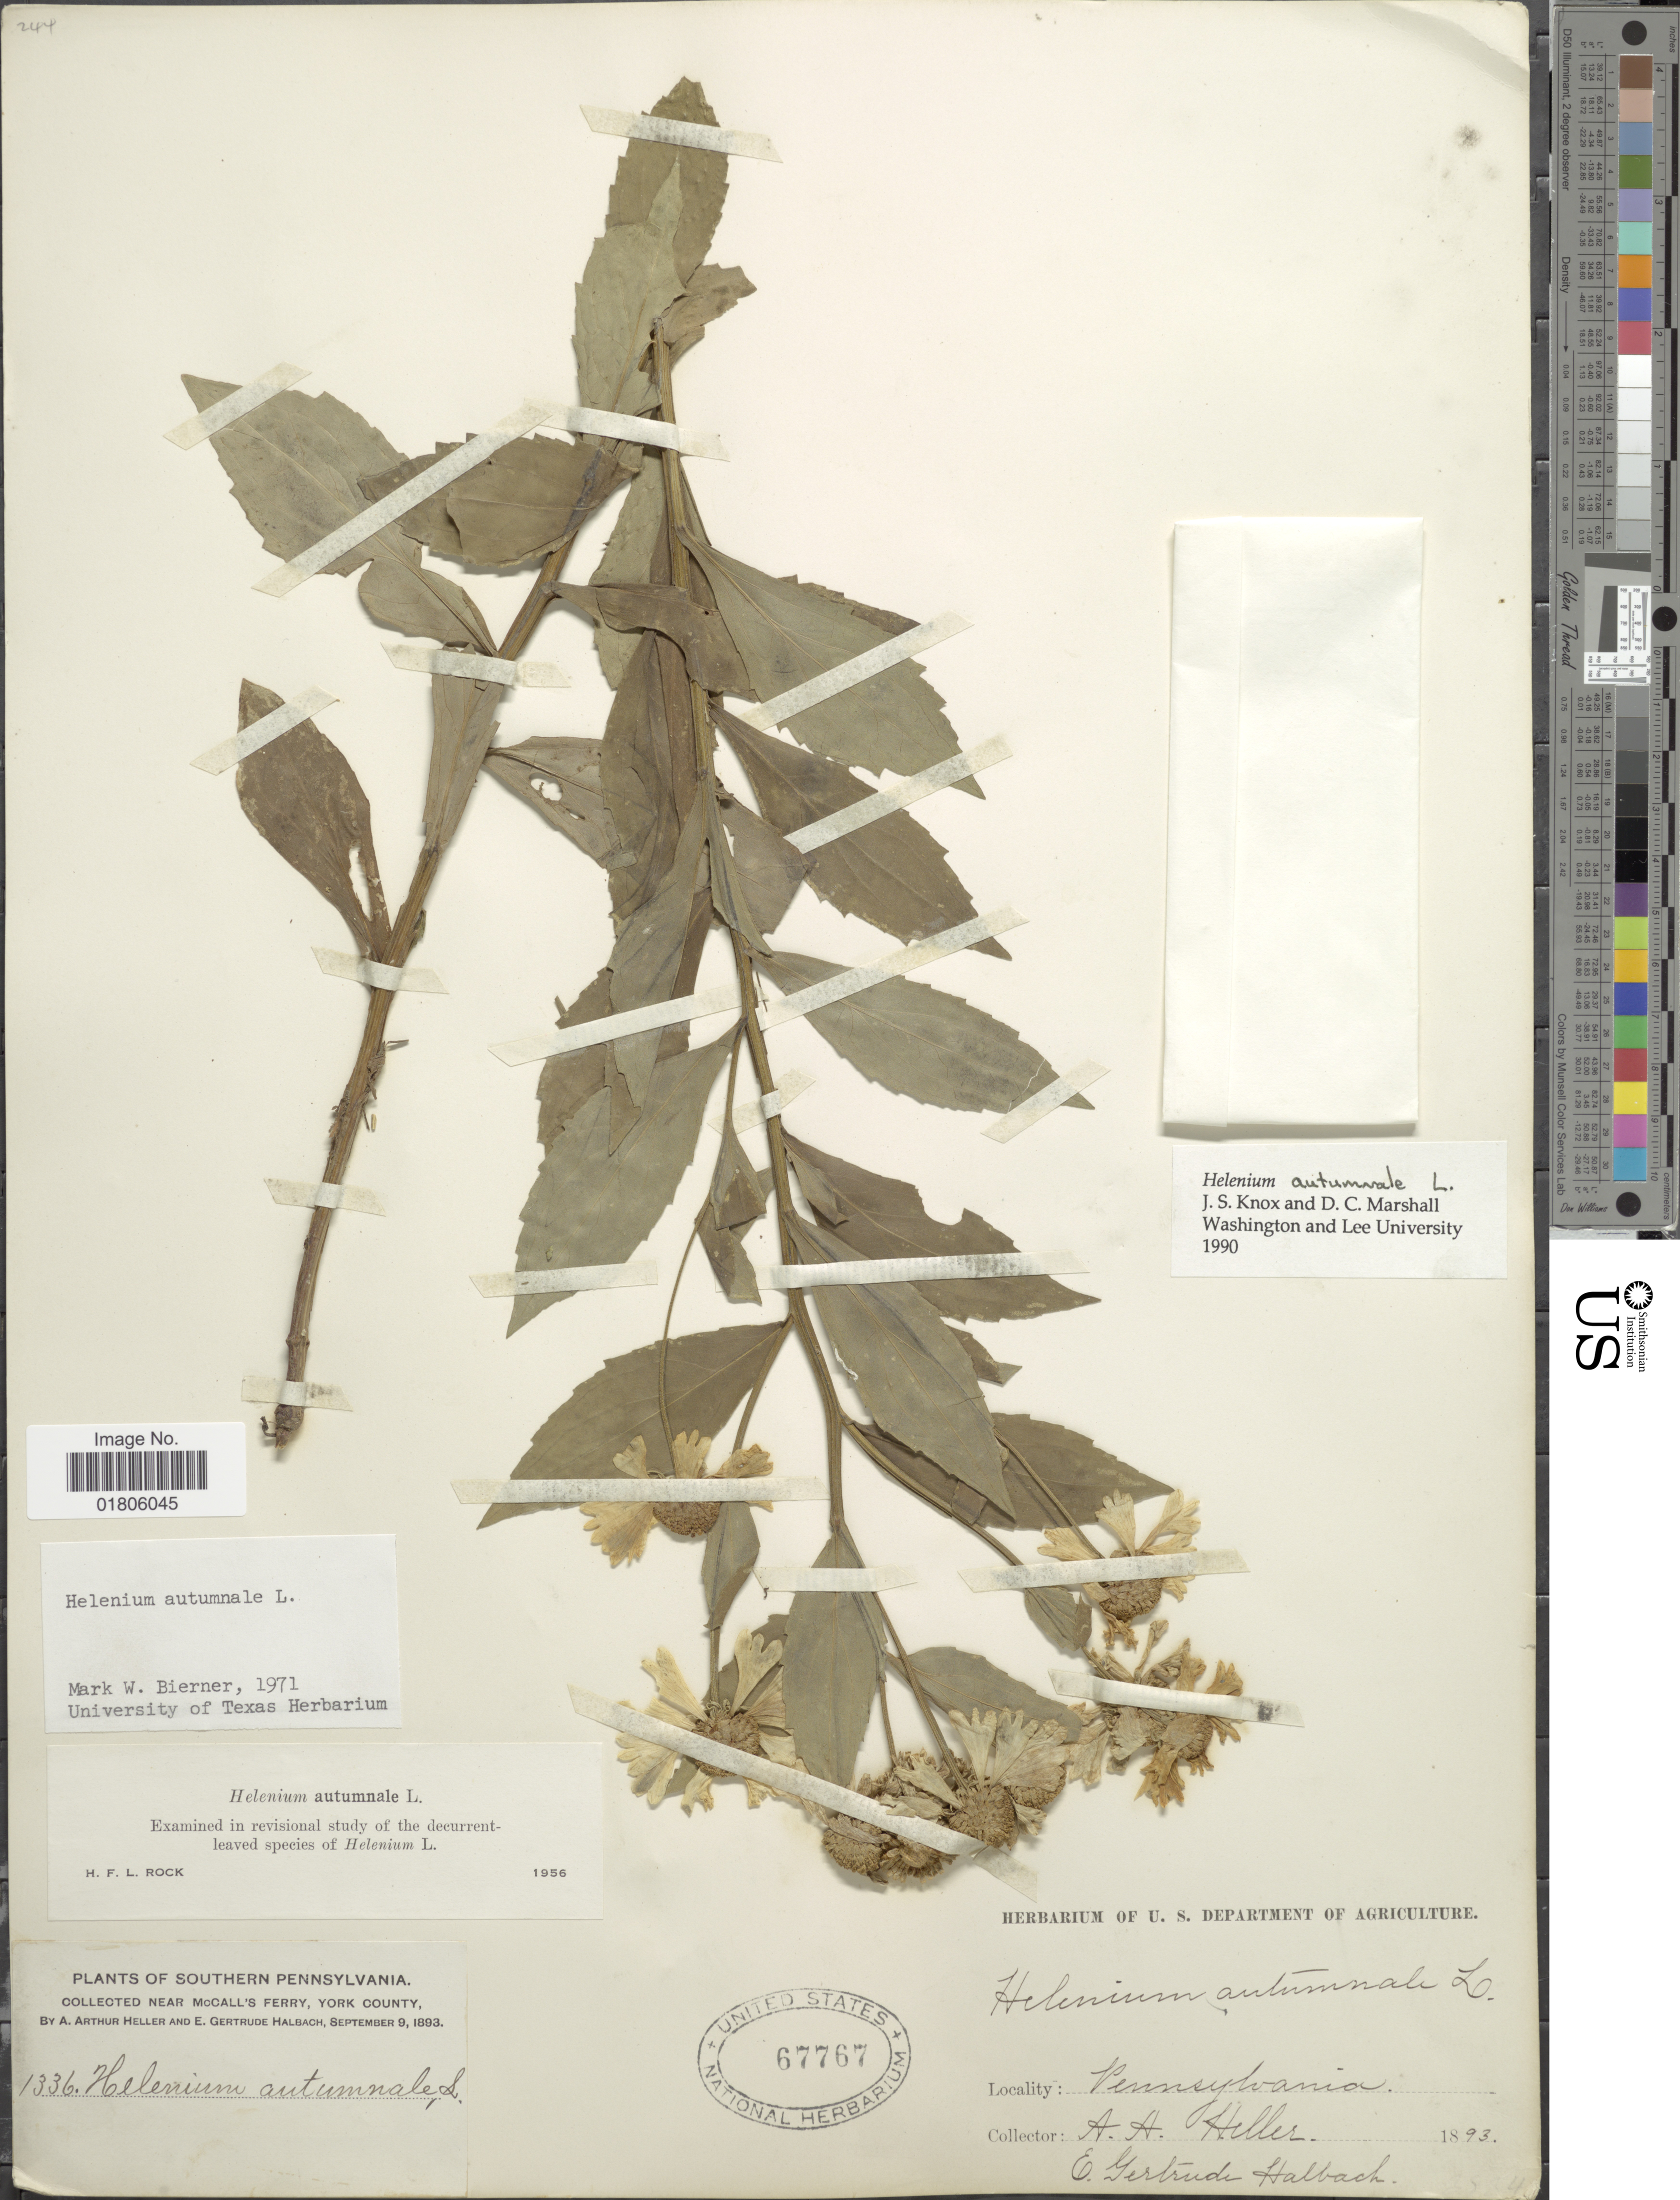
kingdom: Plantae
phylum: Tracheophyta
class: Magnoliopsida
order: Asterales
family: Asteraceae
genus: Helenium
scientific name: Helenium autumnale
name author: L.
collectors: A. A. Heller & E. G. Halbach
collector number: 1336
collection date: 1893-09-09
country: United States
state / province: Pennsylvania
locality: Southern Pennsylvania. McCall'sFerry, York County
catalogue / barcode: US 67767